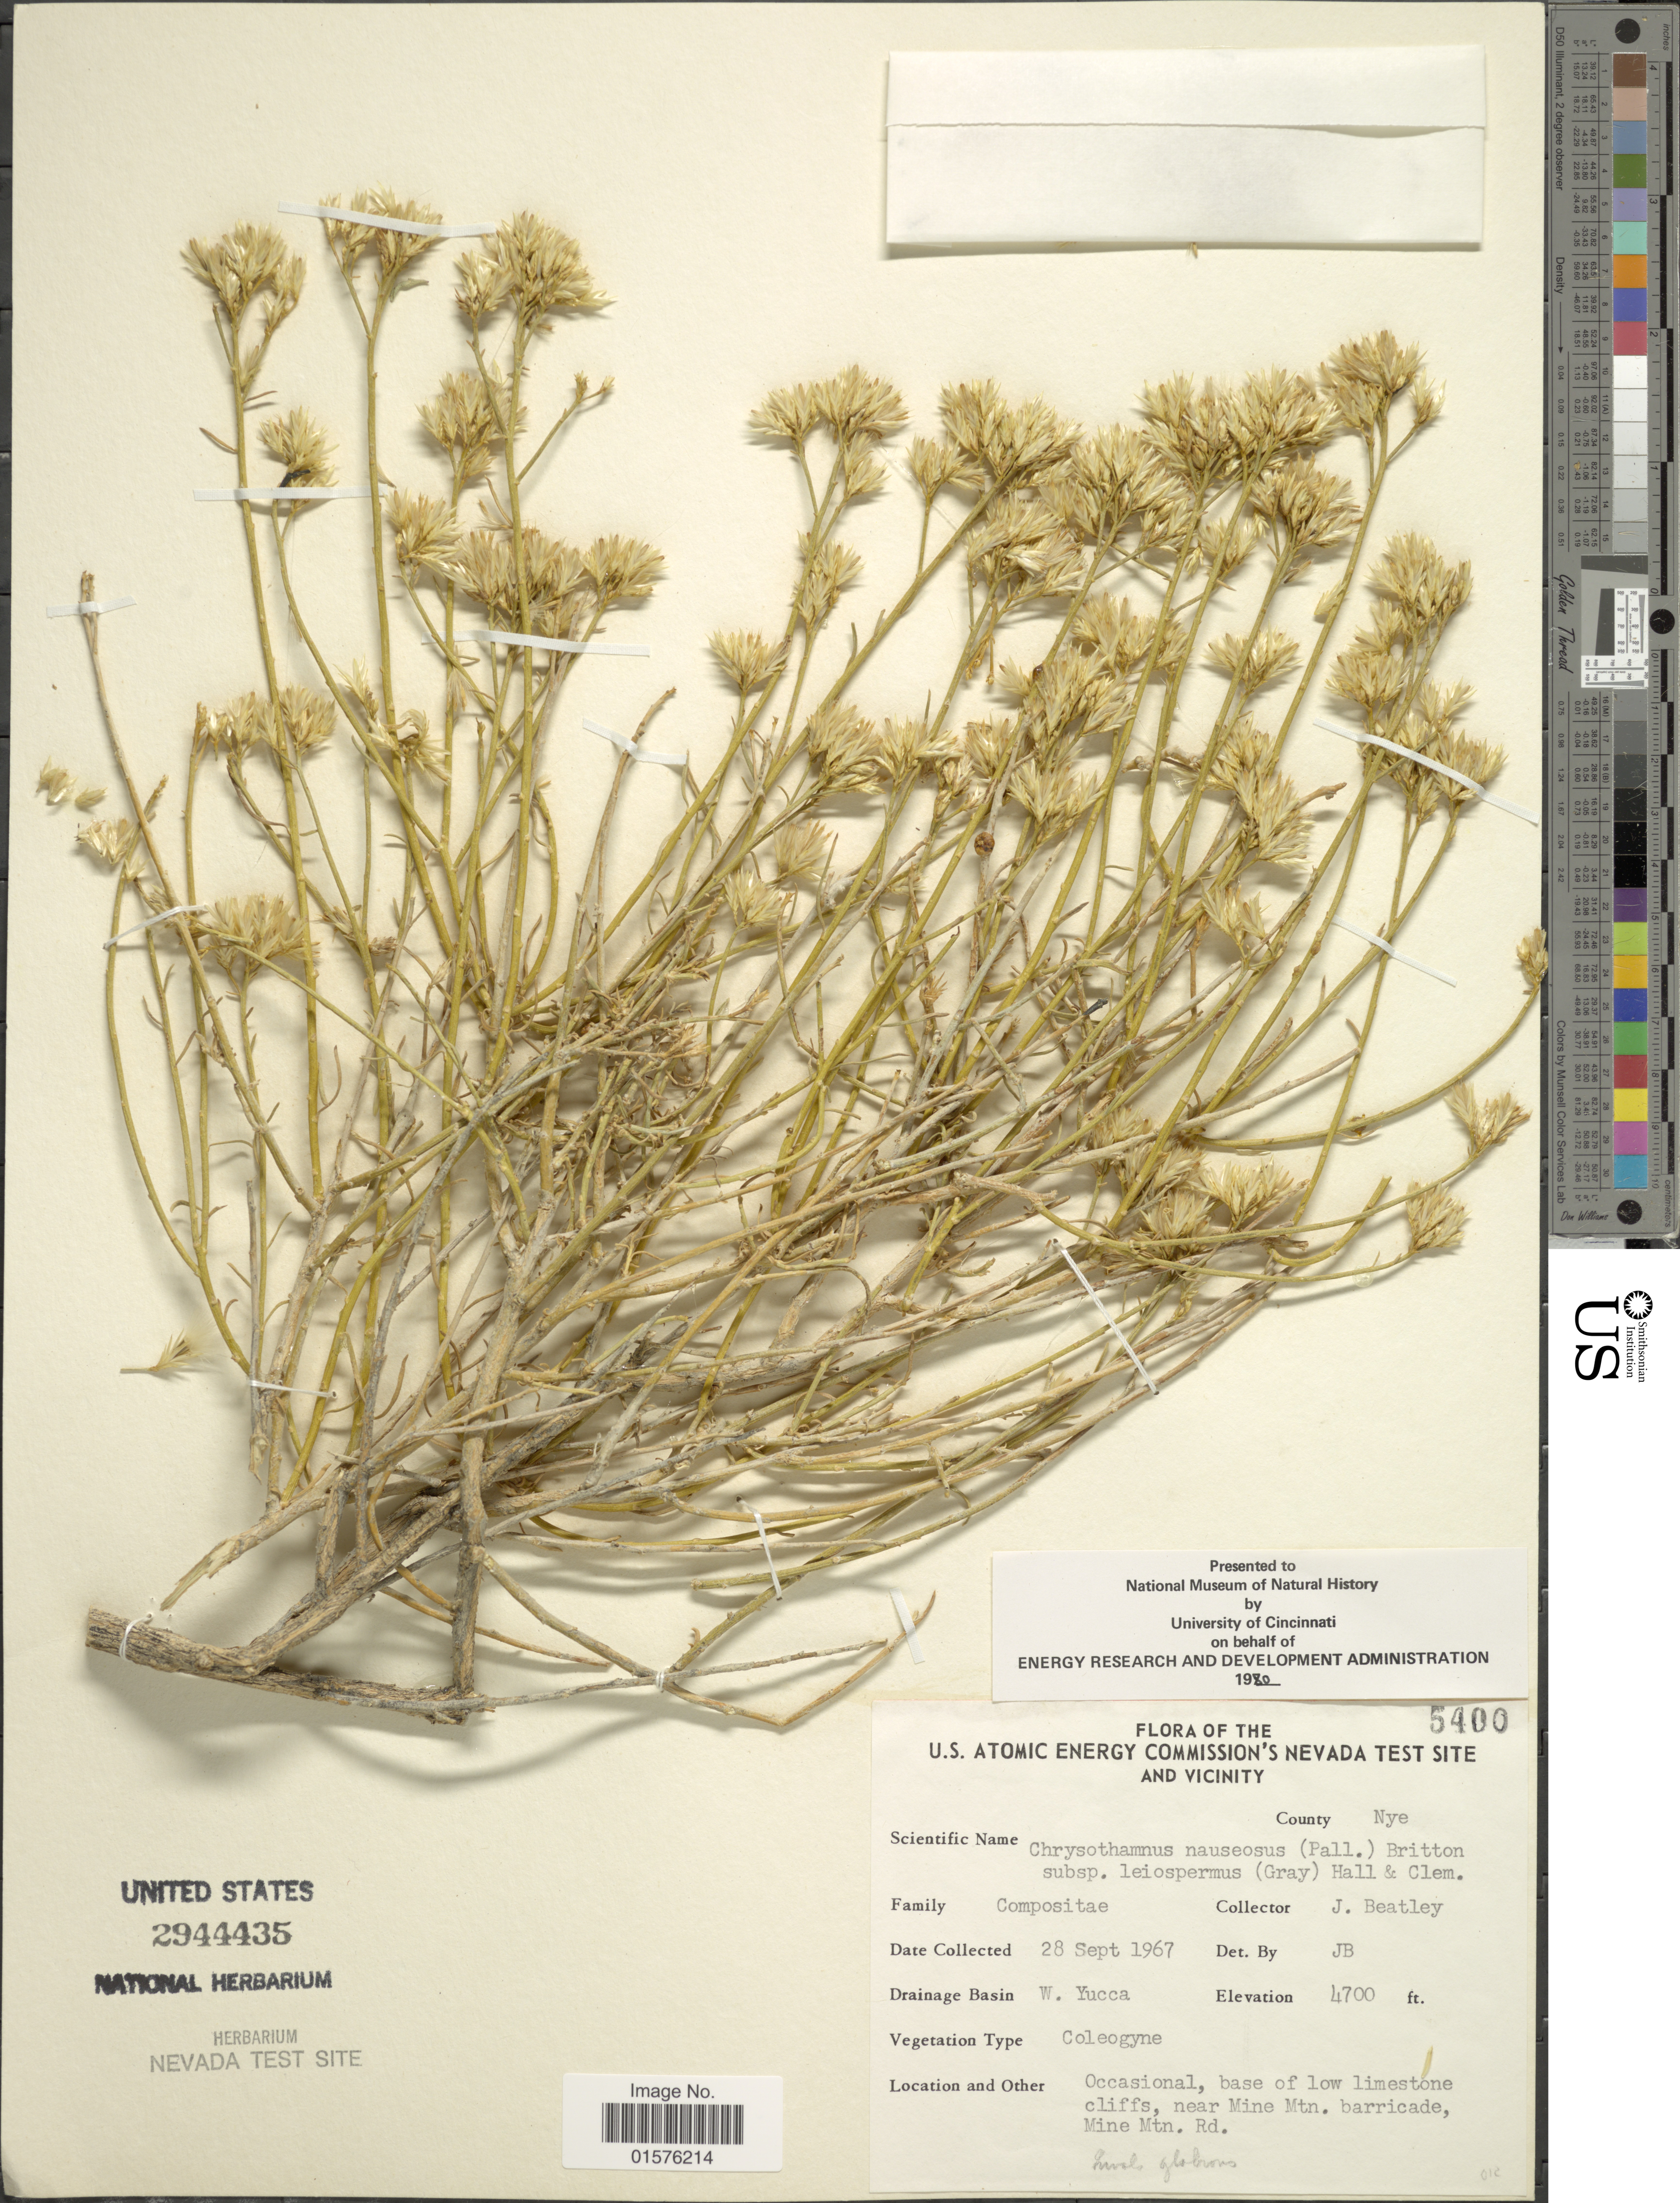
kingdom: Plantae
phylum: Tracheophyta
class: Magnoliopsida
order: Asterales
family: Asteraceae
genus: Ericameria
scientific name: Ericameria nauseosa var. leiosperma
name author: (A. Gray) G.L. Nesom & G.I. Baird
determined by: Urbatsch, Lowell E., Curator (LSU), Louisiana State University (UNITED STATES)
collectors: J. C. Beatley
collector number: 5400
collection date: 1967-09-28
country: United States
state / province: Nevada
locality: The U.S. Atomic Energy Commision's Nevada test site and vicinity, County: Nye, Drainage basin: W. Yucca, near Mine Mtn. barricade, Mine Mtn. Rd.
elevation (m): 1433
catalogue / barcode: US 2944435